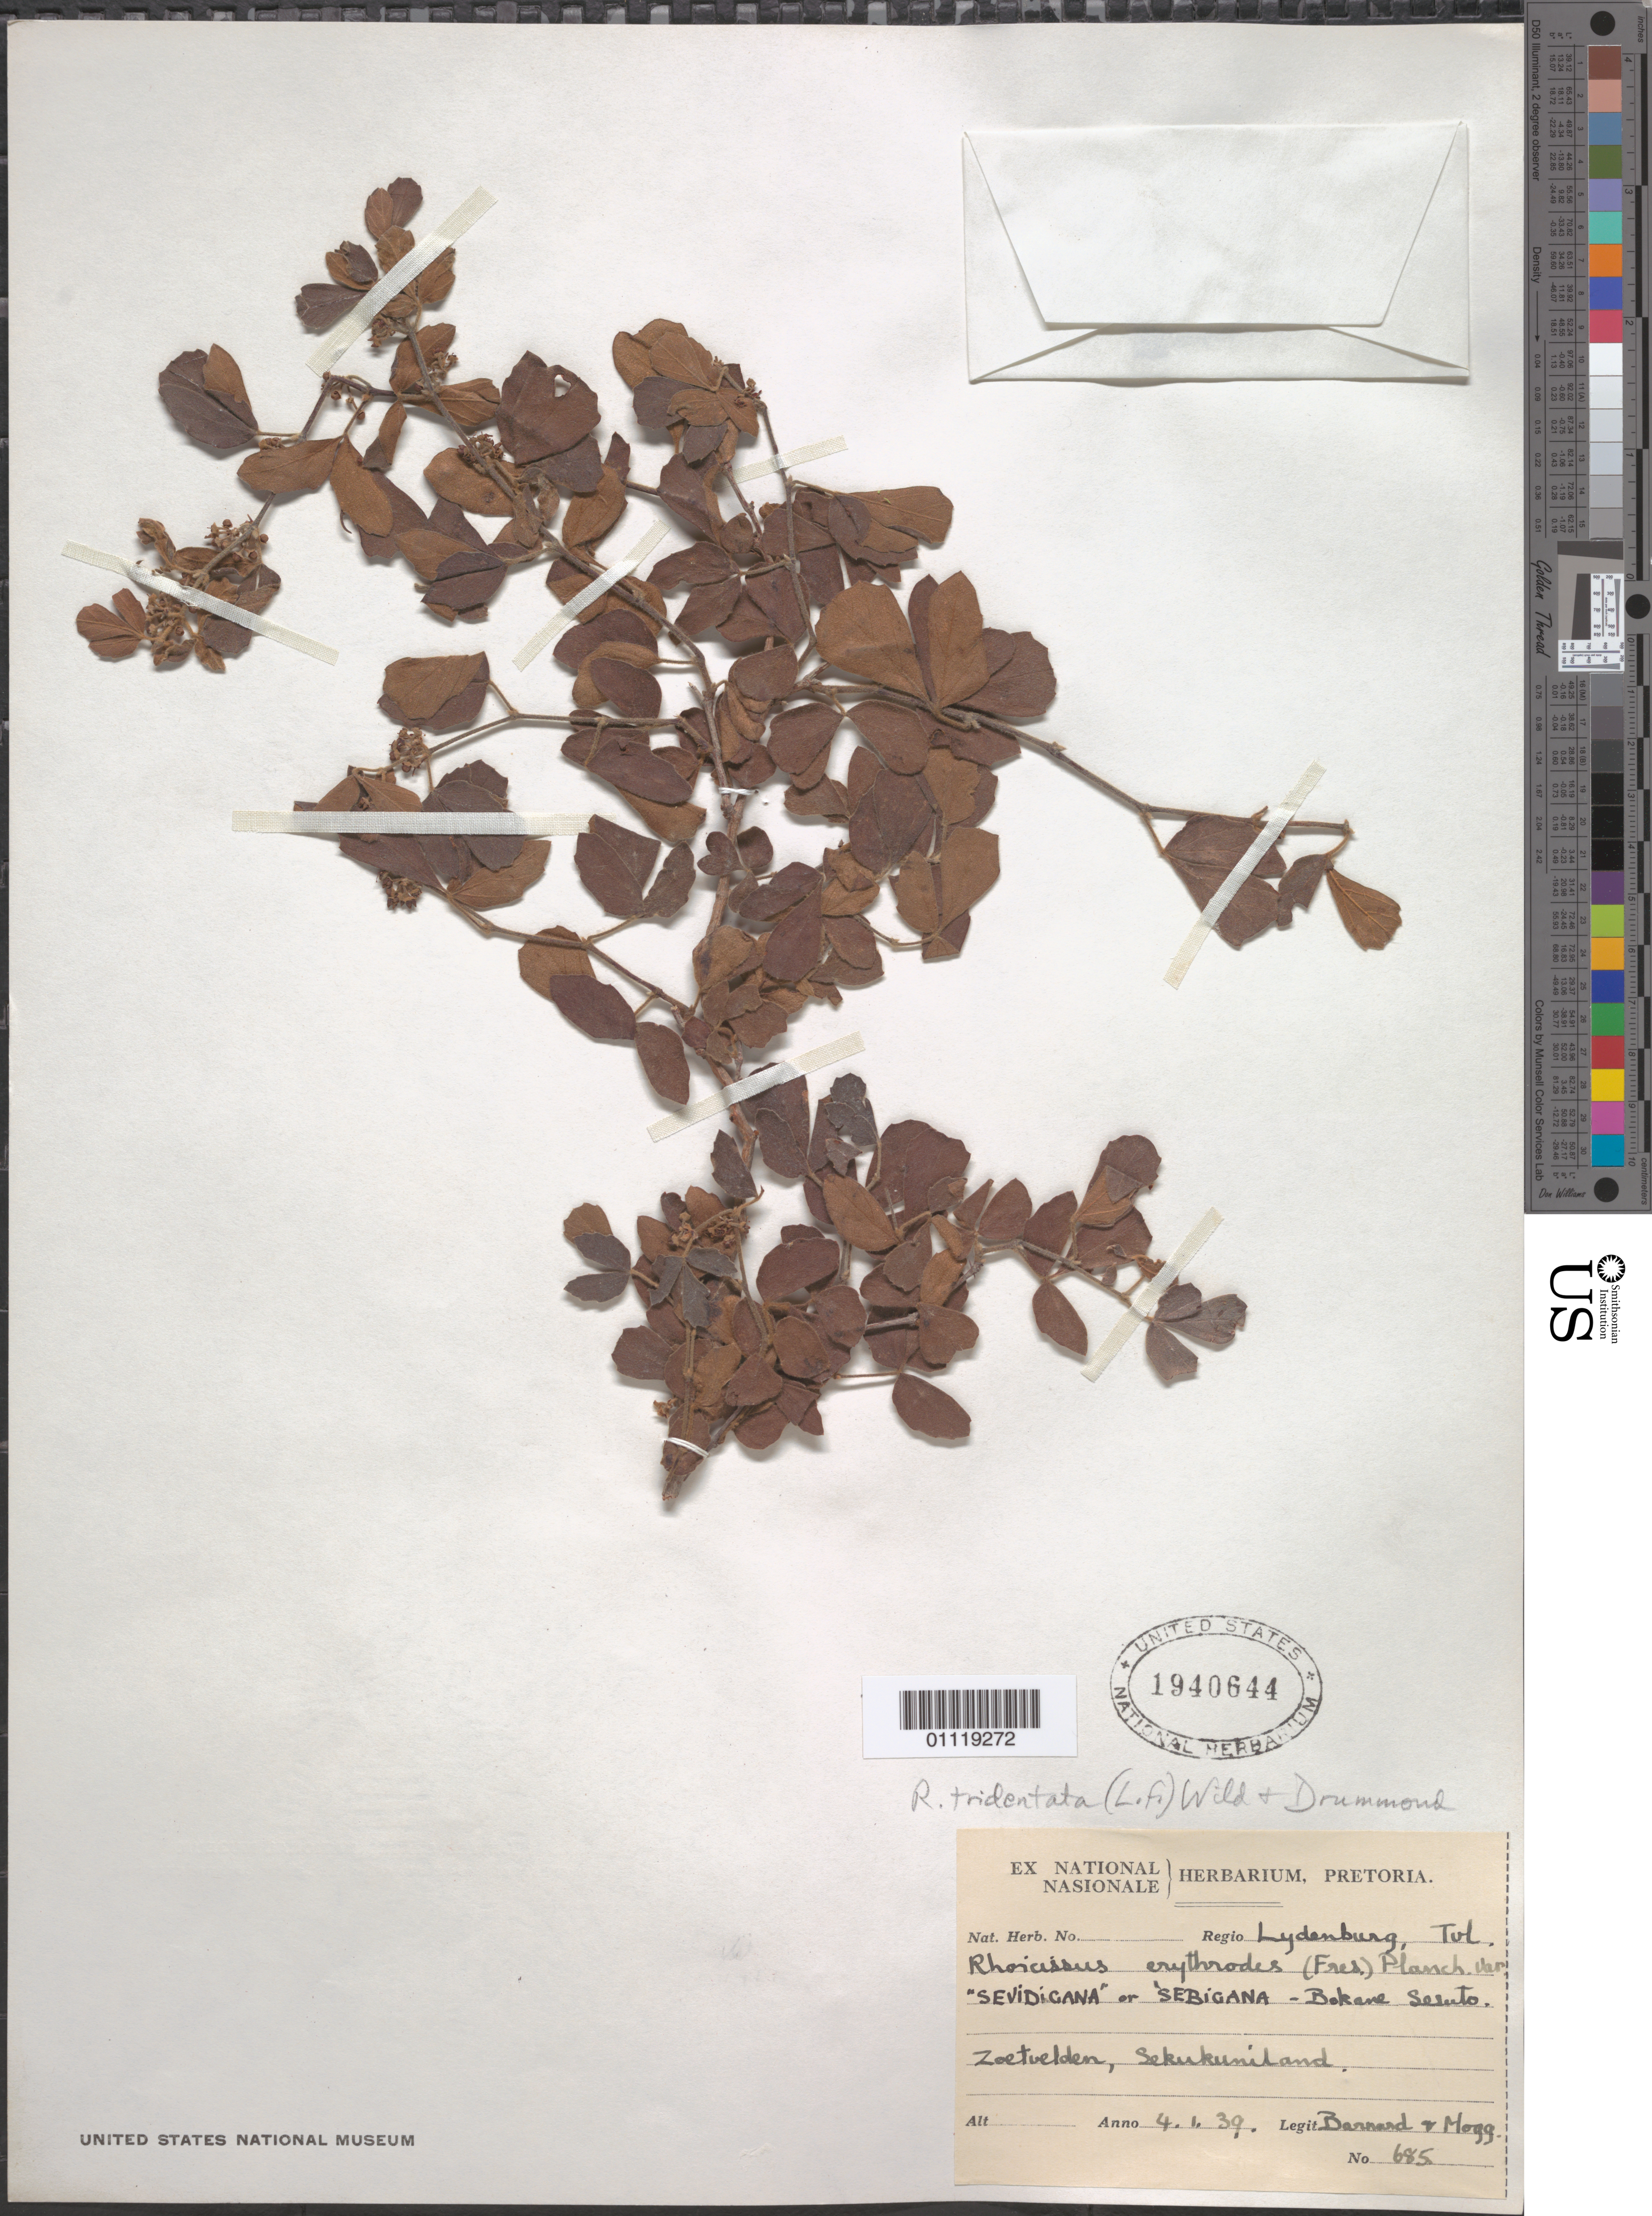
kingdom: Plantae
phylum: Tracheophyta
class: Magnoliopsida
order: Vitales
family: Vitaceae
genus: Rhoicissus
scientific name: Rhoicissus tridentata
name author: (L. f.) Wild & R.B. Drumm.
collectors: -. Barnard & -. Mogg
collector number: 685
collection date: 1939-01-04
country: South Africa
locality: Sekhukhuneland. Transvaal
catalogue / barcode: US 1940644